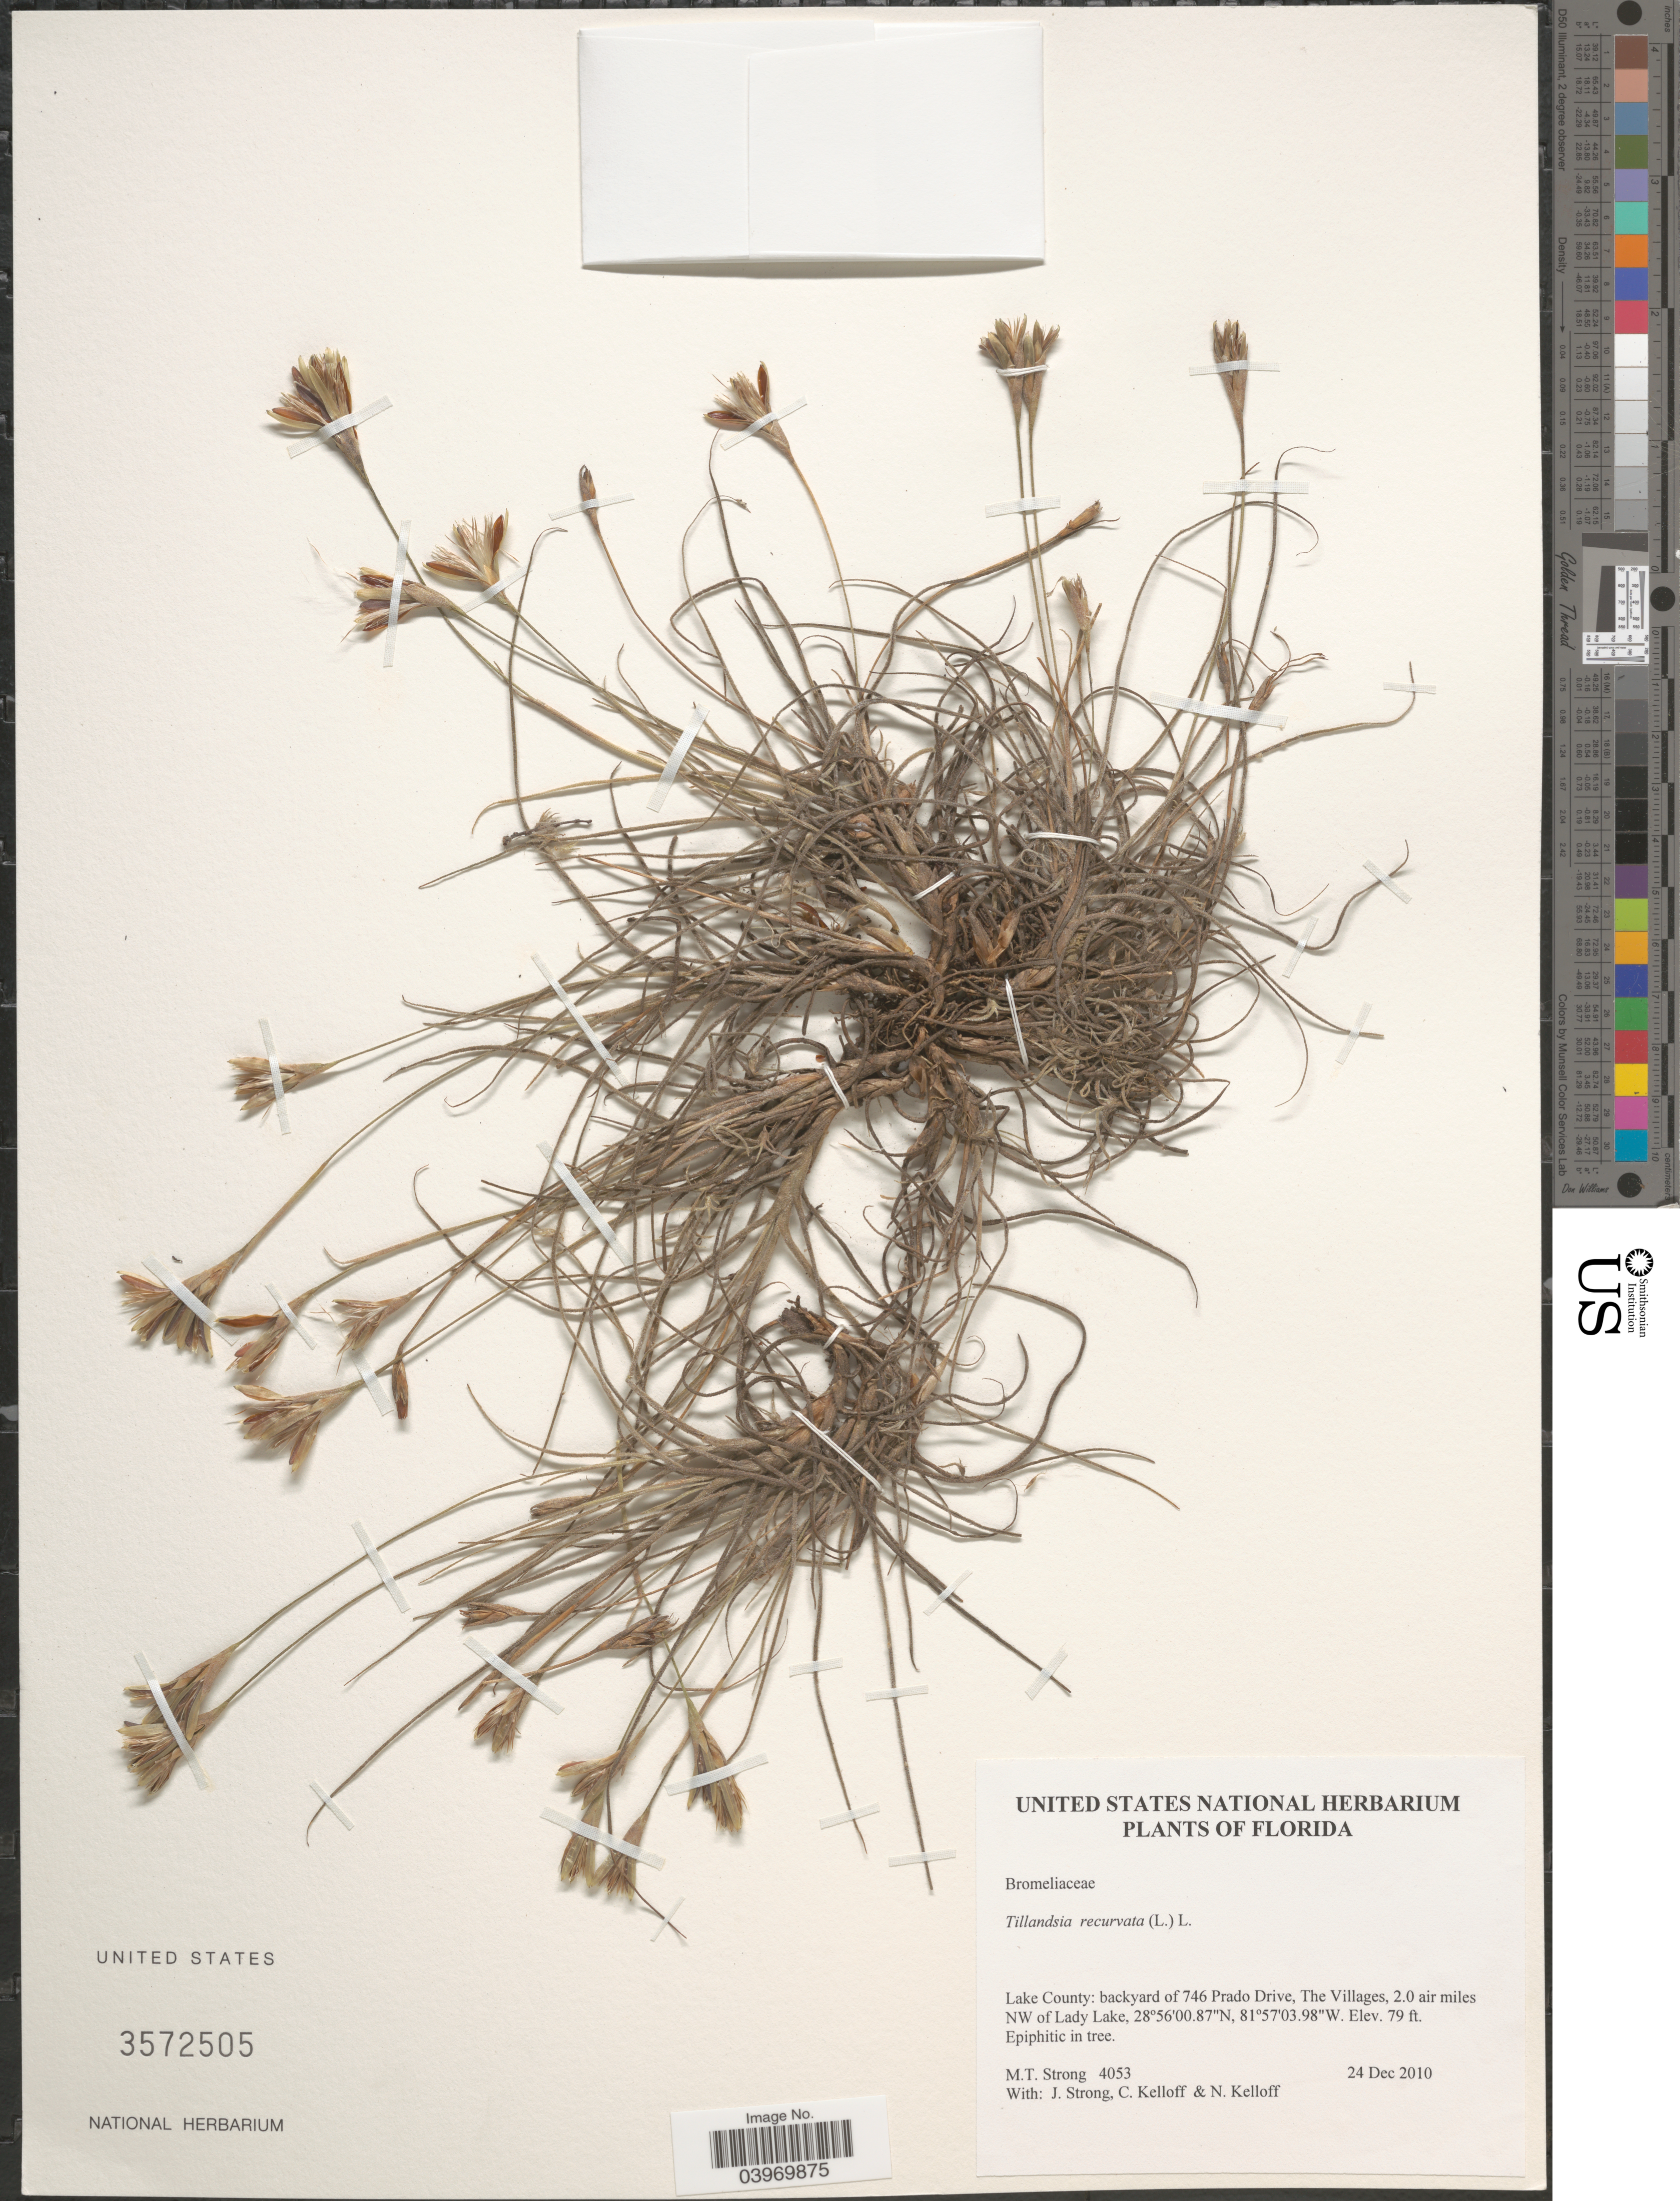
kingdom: Plantae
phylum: Tracheophyta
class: Liliopsida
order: Poales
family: Bromeliaceae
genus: Tillandsia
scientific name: Tillandsia recurvata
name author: L.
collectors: M. T. Strong, J. Strong, C. L. Kelloff & N. Kelloff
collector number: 4053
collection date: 2010-12-24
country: United States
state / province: Florida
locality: Lake County: backyard of 746 Prado Drive, The Villages, 2.0 air miles NW of Lady Lake.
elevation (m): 24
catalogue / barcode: US 3572505